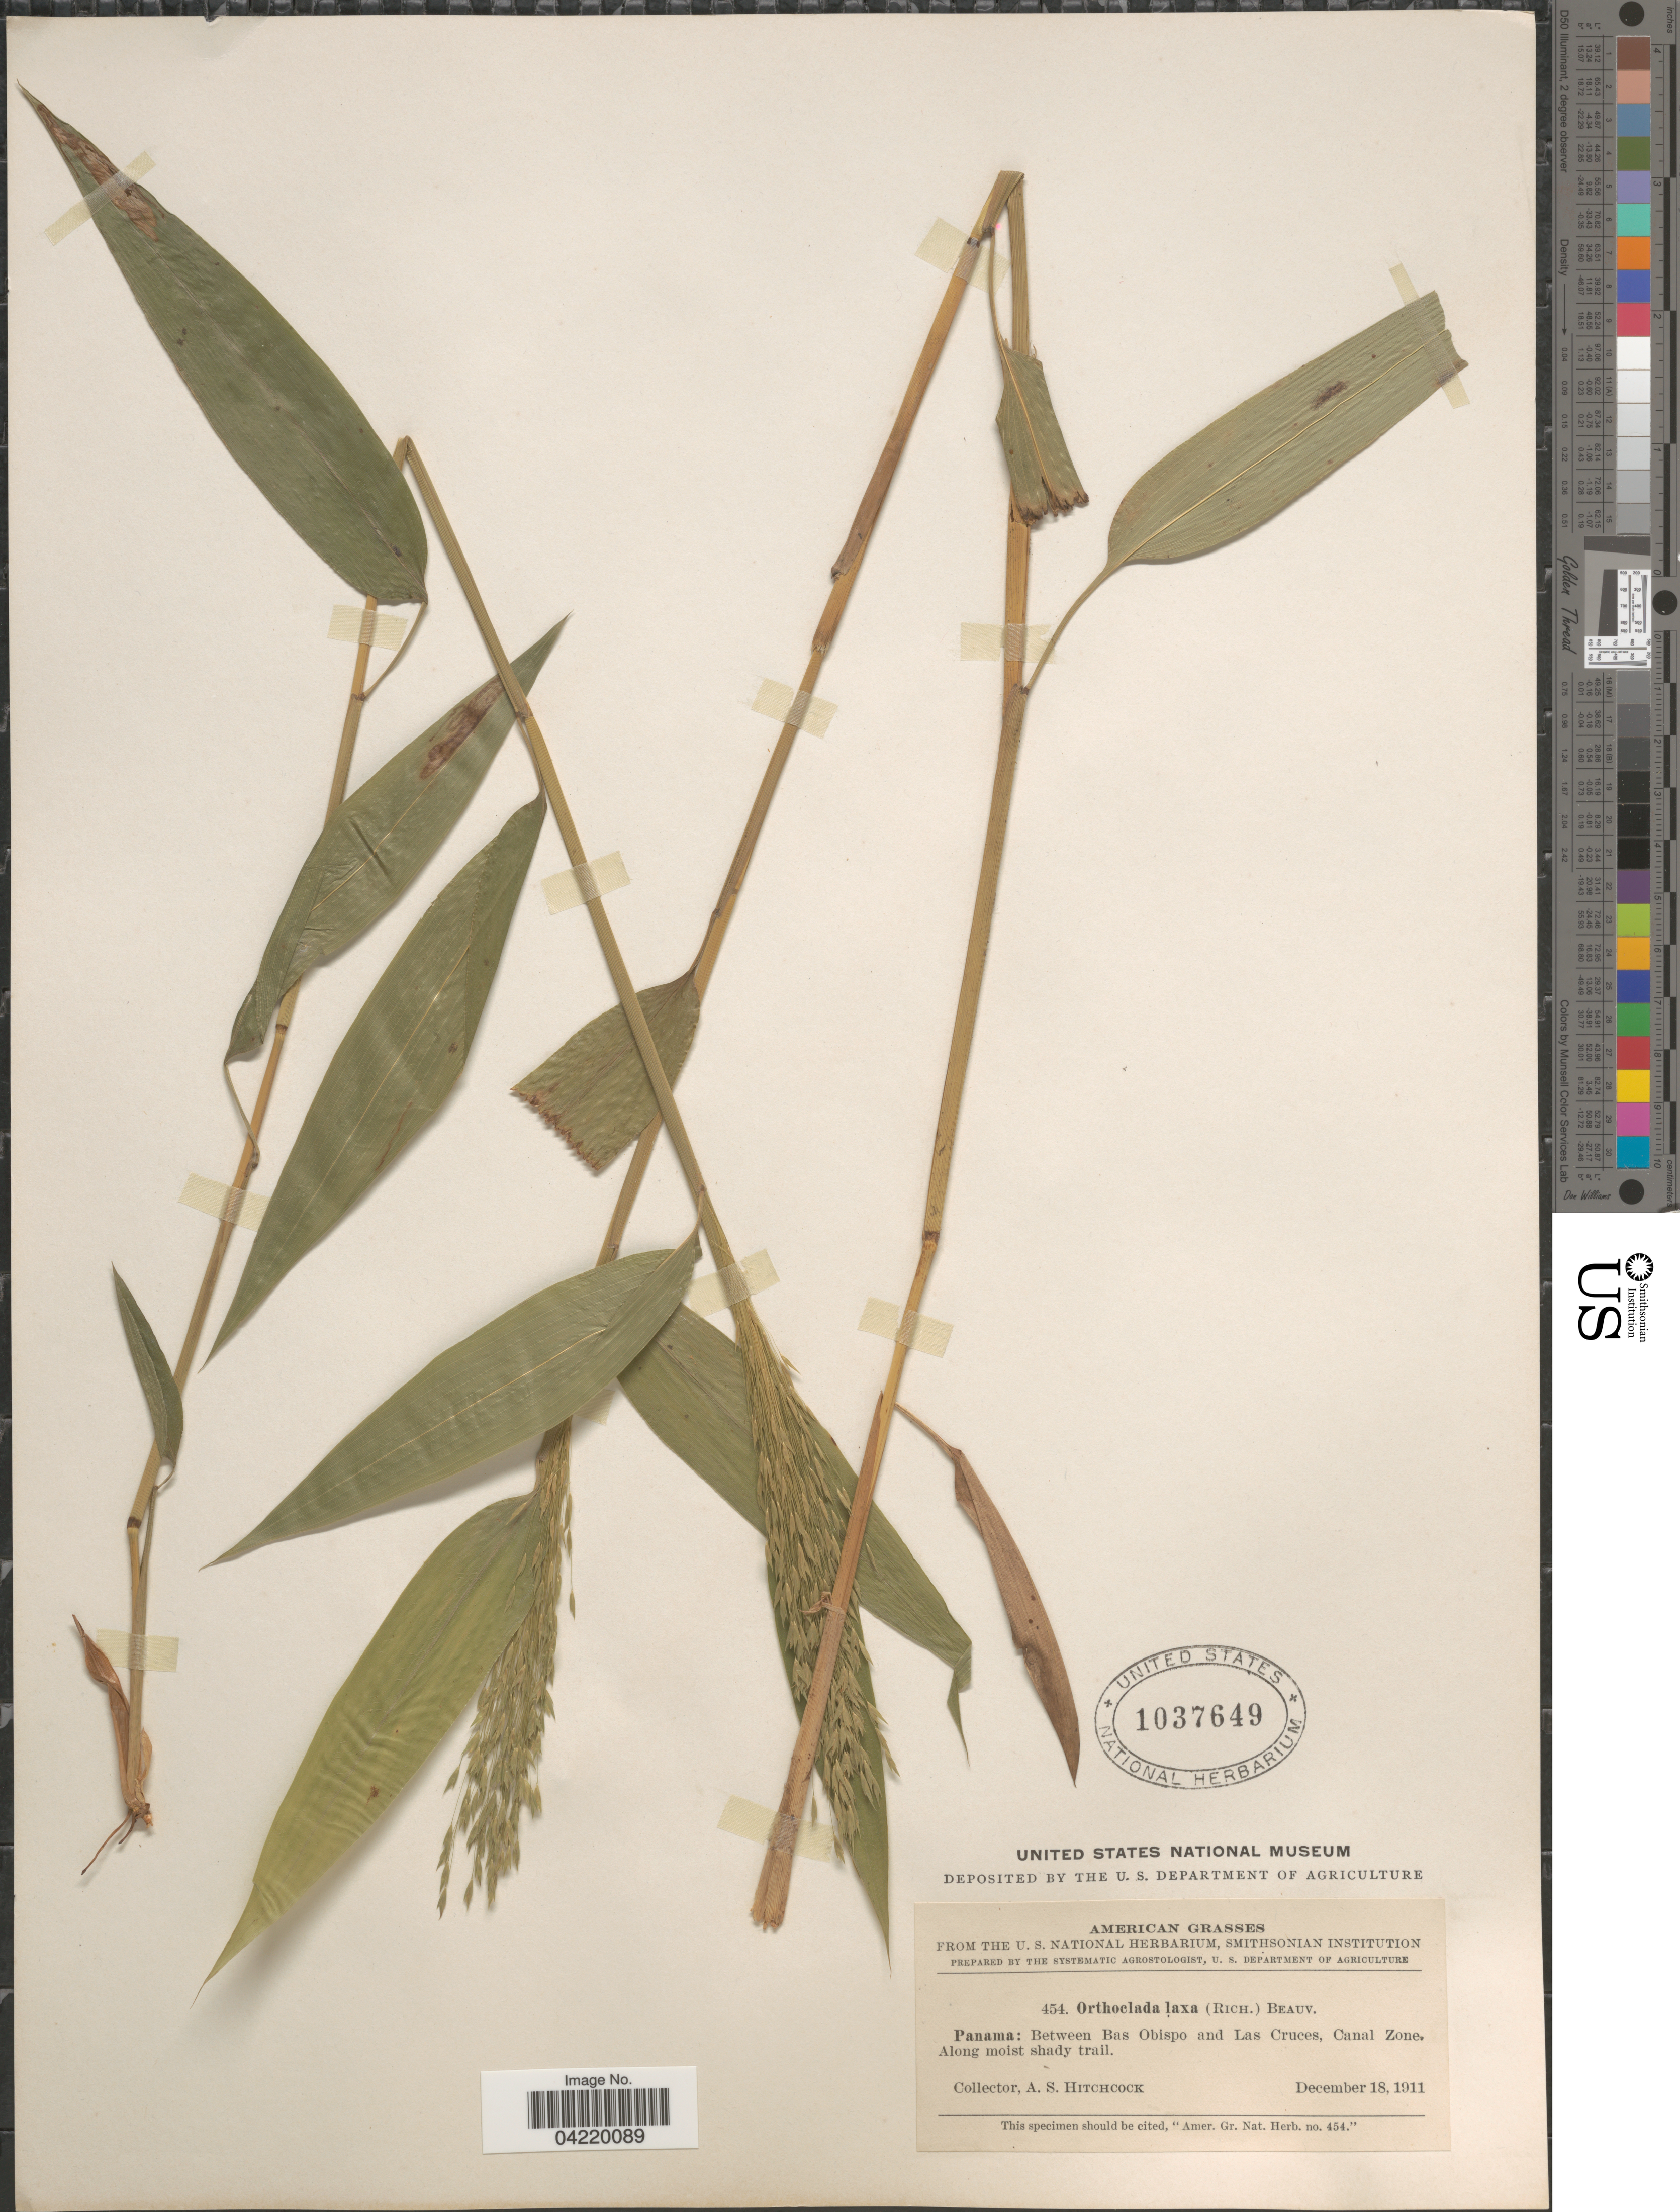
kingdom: Plantae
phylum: Tracheophyta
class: Liliopsida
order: Poales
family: Poaceae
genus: Orthoclada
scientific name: Orthoclada laxa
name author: P. Beauv.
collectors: A. S. Hitchcock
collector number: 454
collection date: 1911-12-18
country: Panama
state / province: Colón / Panamá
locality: Between Bas Obispo and Las Cruces, Canal Zone.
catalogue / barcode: US 1037649